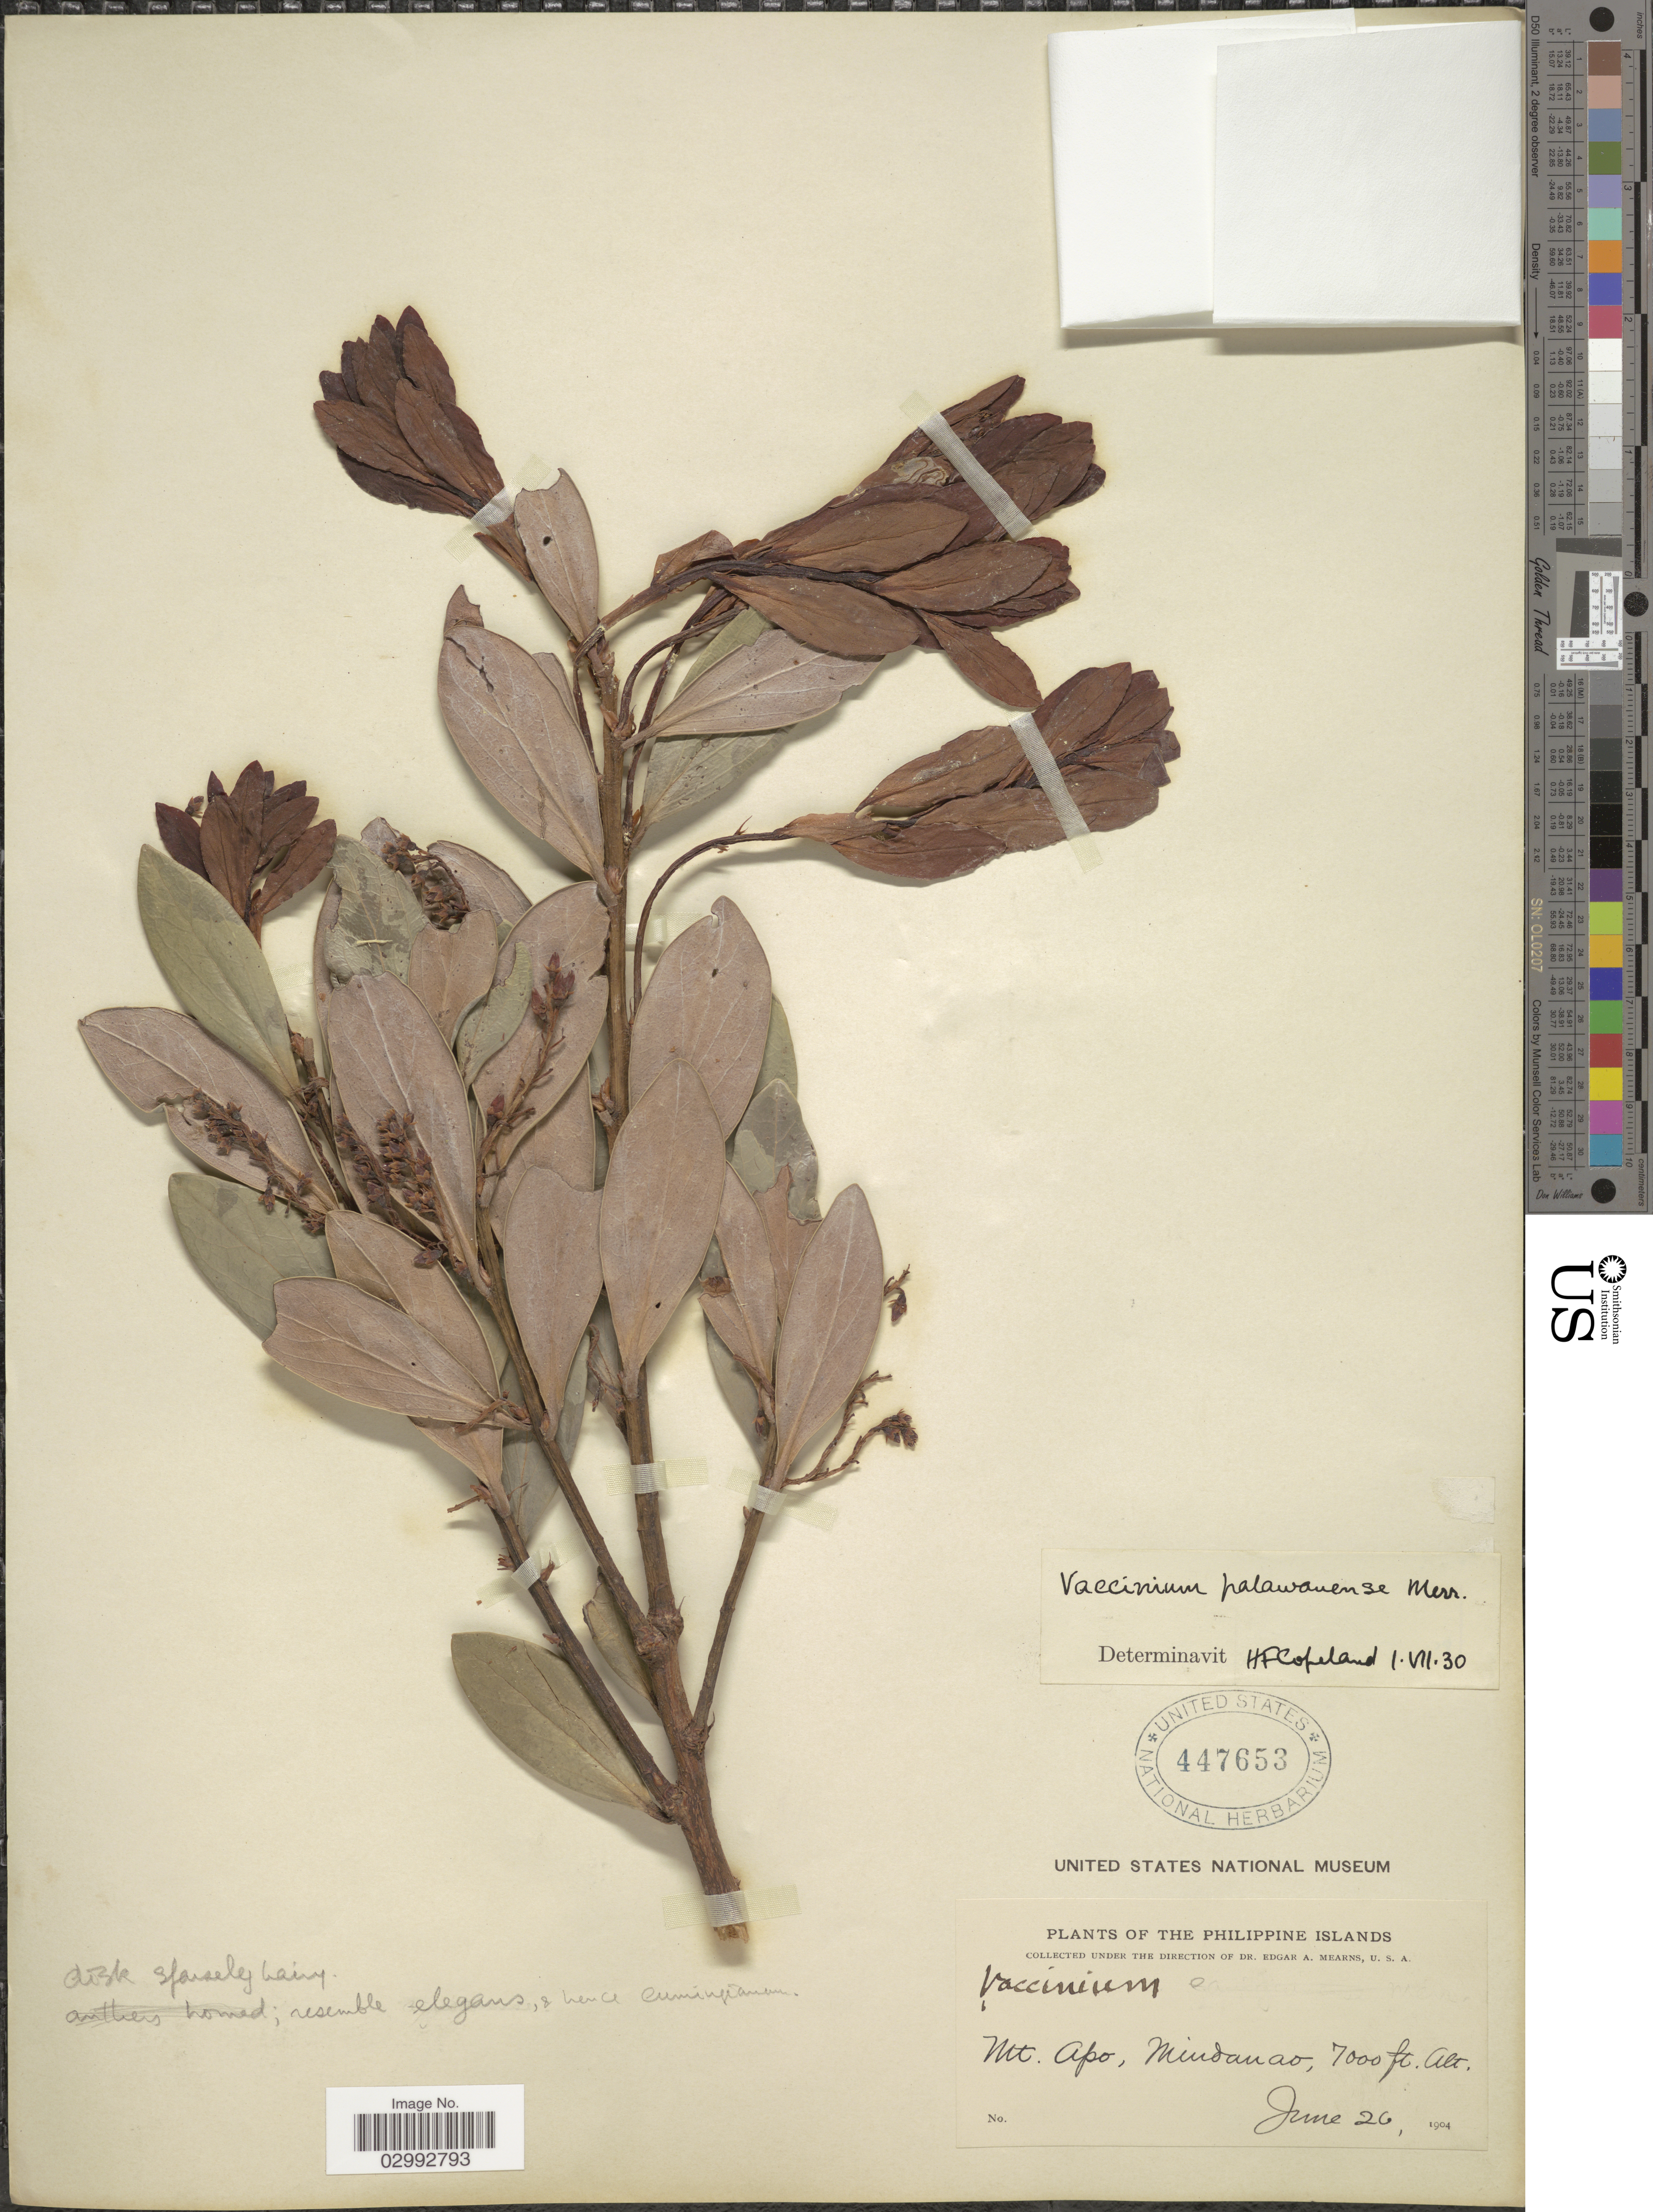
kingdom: Plantae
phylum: Tracheophyta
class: Magnoliopsida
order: Ericales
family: Ericaceae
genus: Vaccinium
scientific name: Vaccinium palawanense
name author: Merr.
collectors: E. A. Mearns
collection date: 1904-06-26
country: Philippines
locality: Mt. Apo, Mindanao.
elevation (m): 2134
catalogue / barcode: US 447653